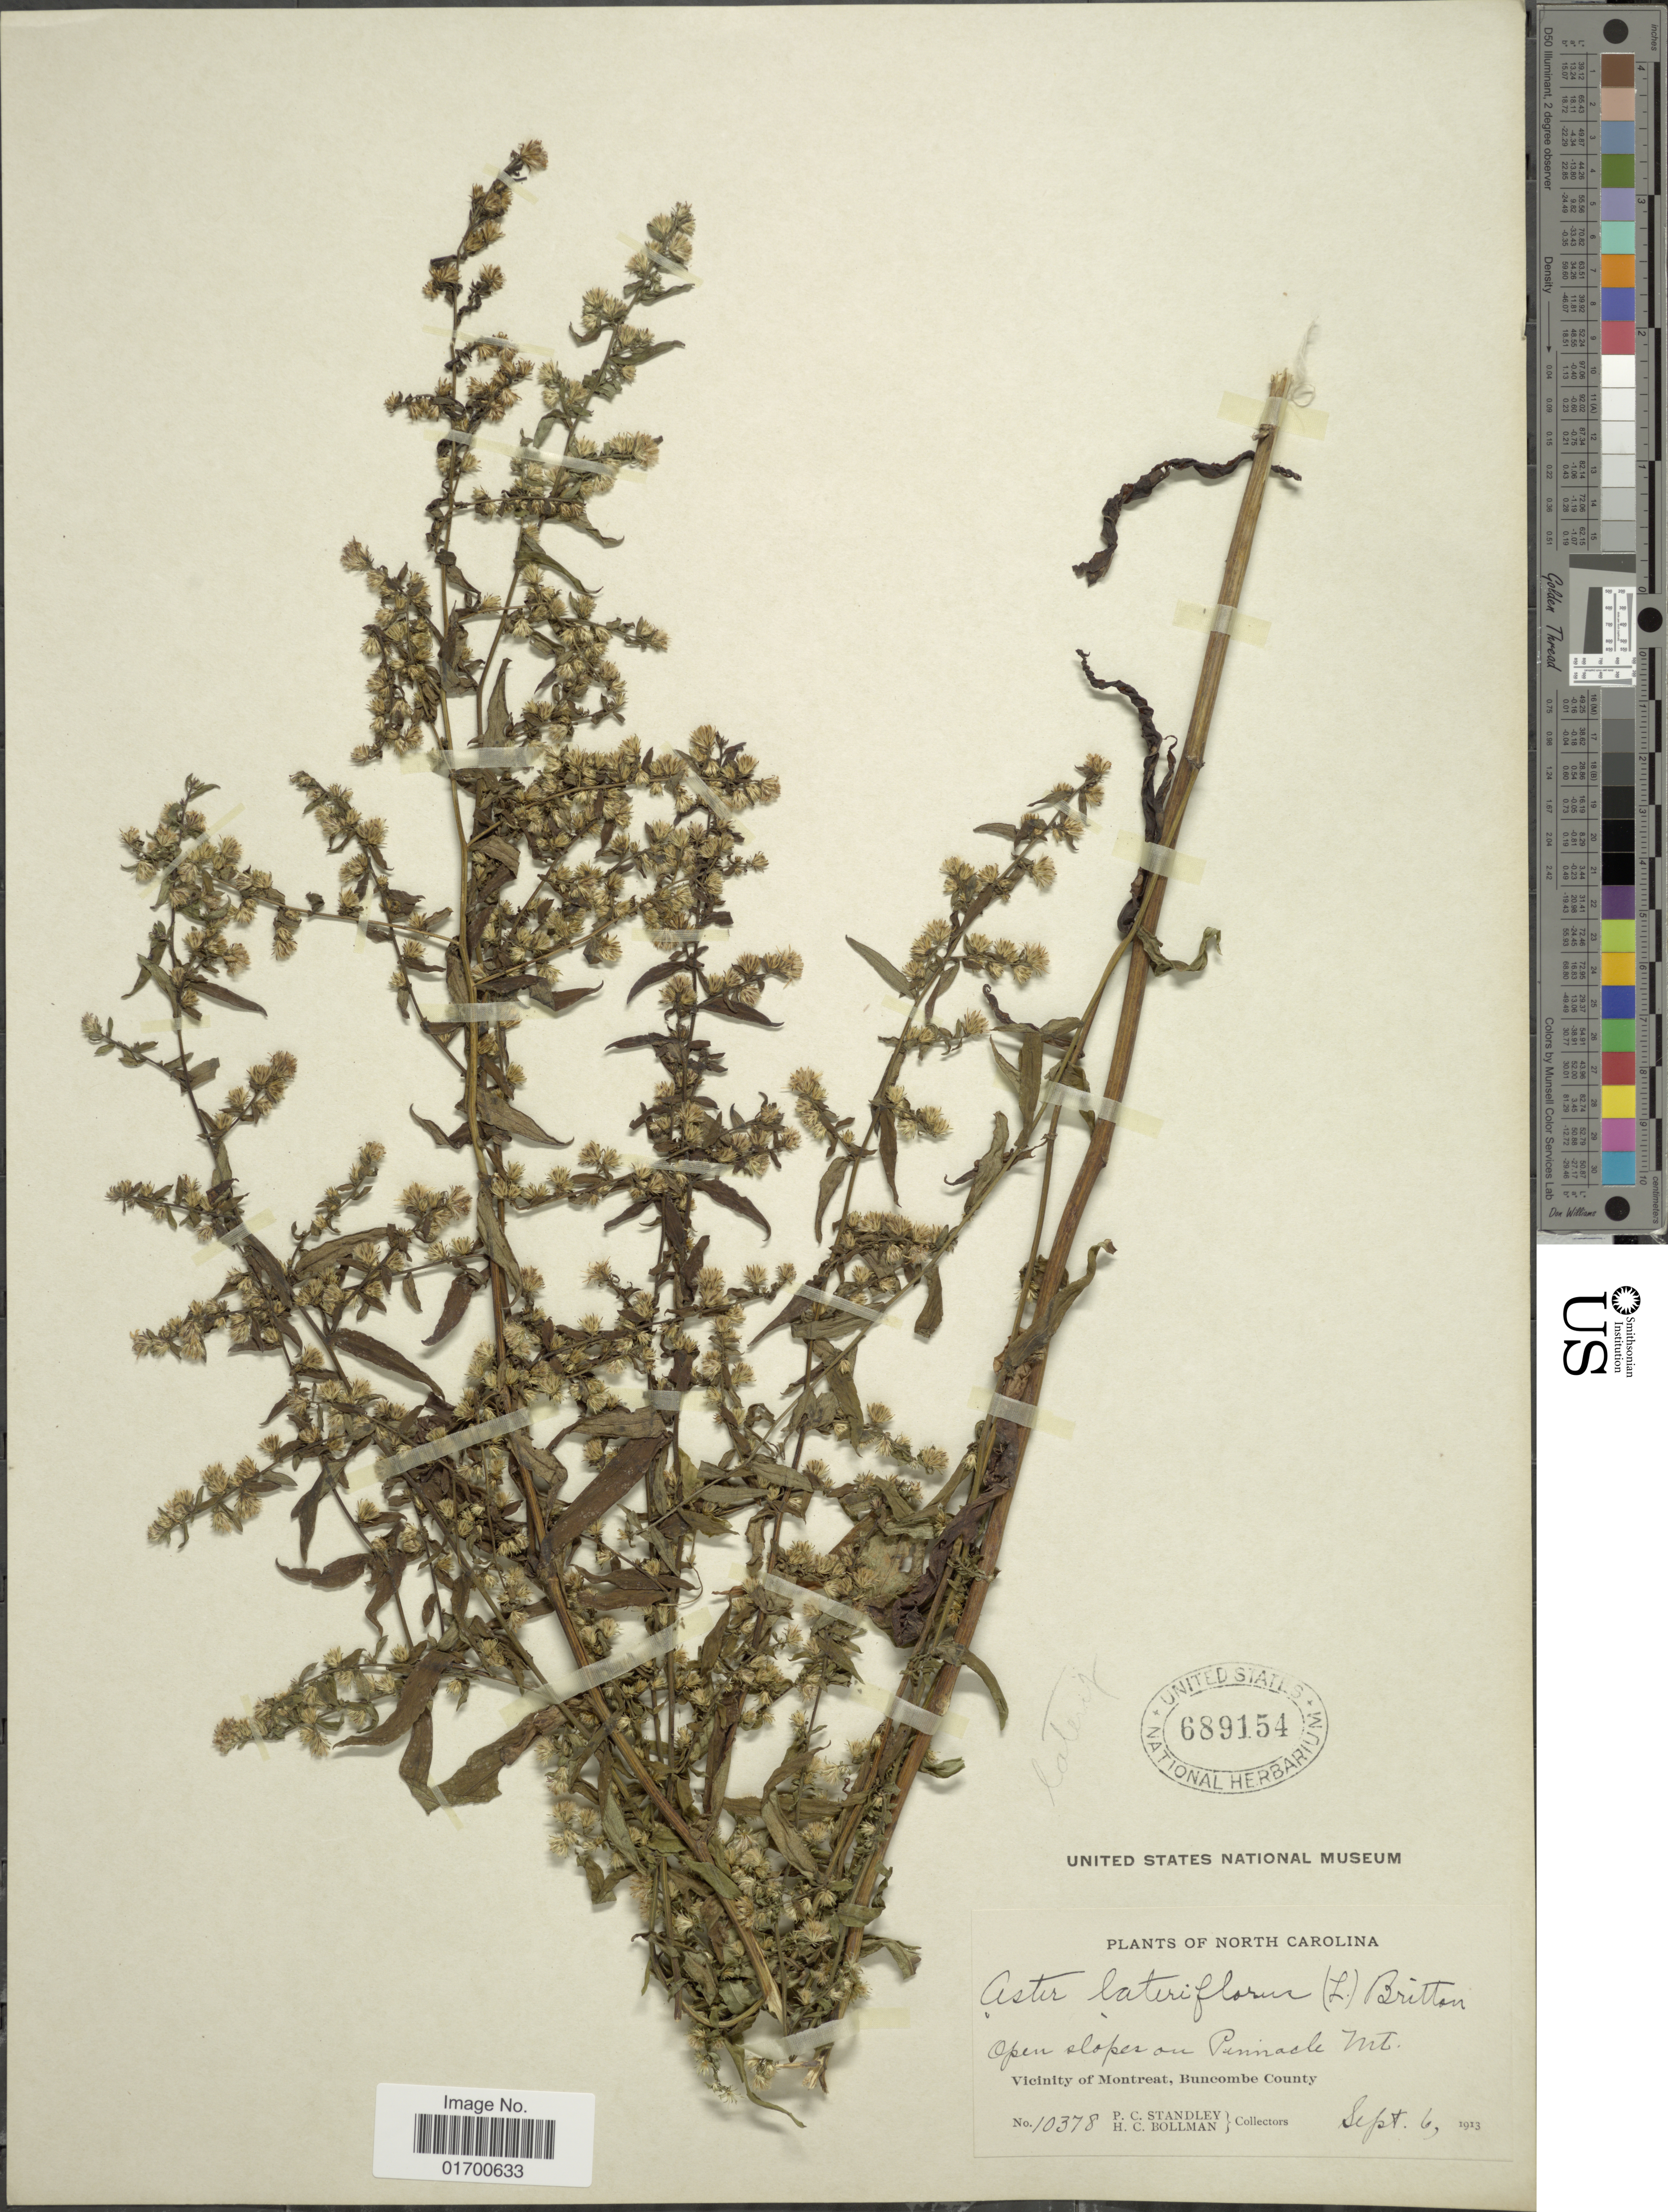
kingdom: Plantae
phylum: Tracheophyta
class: Magnoliopsida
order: Asterales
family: Asteraceae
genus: Symphyotrichum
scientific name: Symphyotrichum lateriflorum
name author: (L.) Á. Löve & D. Löve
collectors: P. C. Standley & H. C. Bollman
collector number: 10378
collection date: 1913-09-06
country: United States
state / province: North Carolina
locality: Open slopes on Pennacle Mt., Vicinity of Montreat, Buncombe County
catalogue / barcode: US 689154